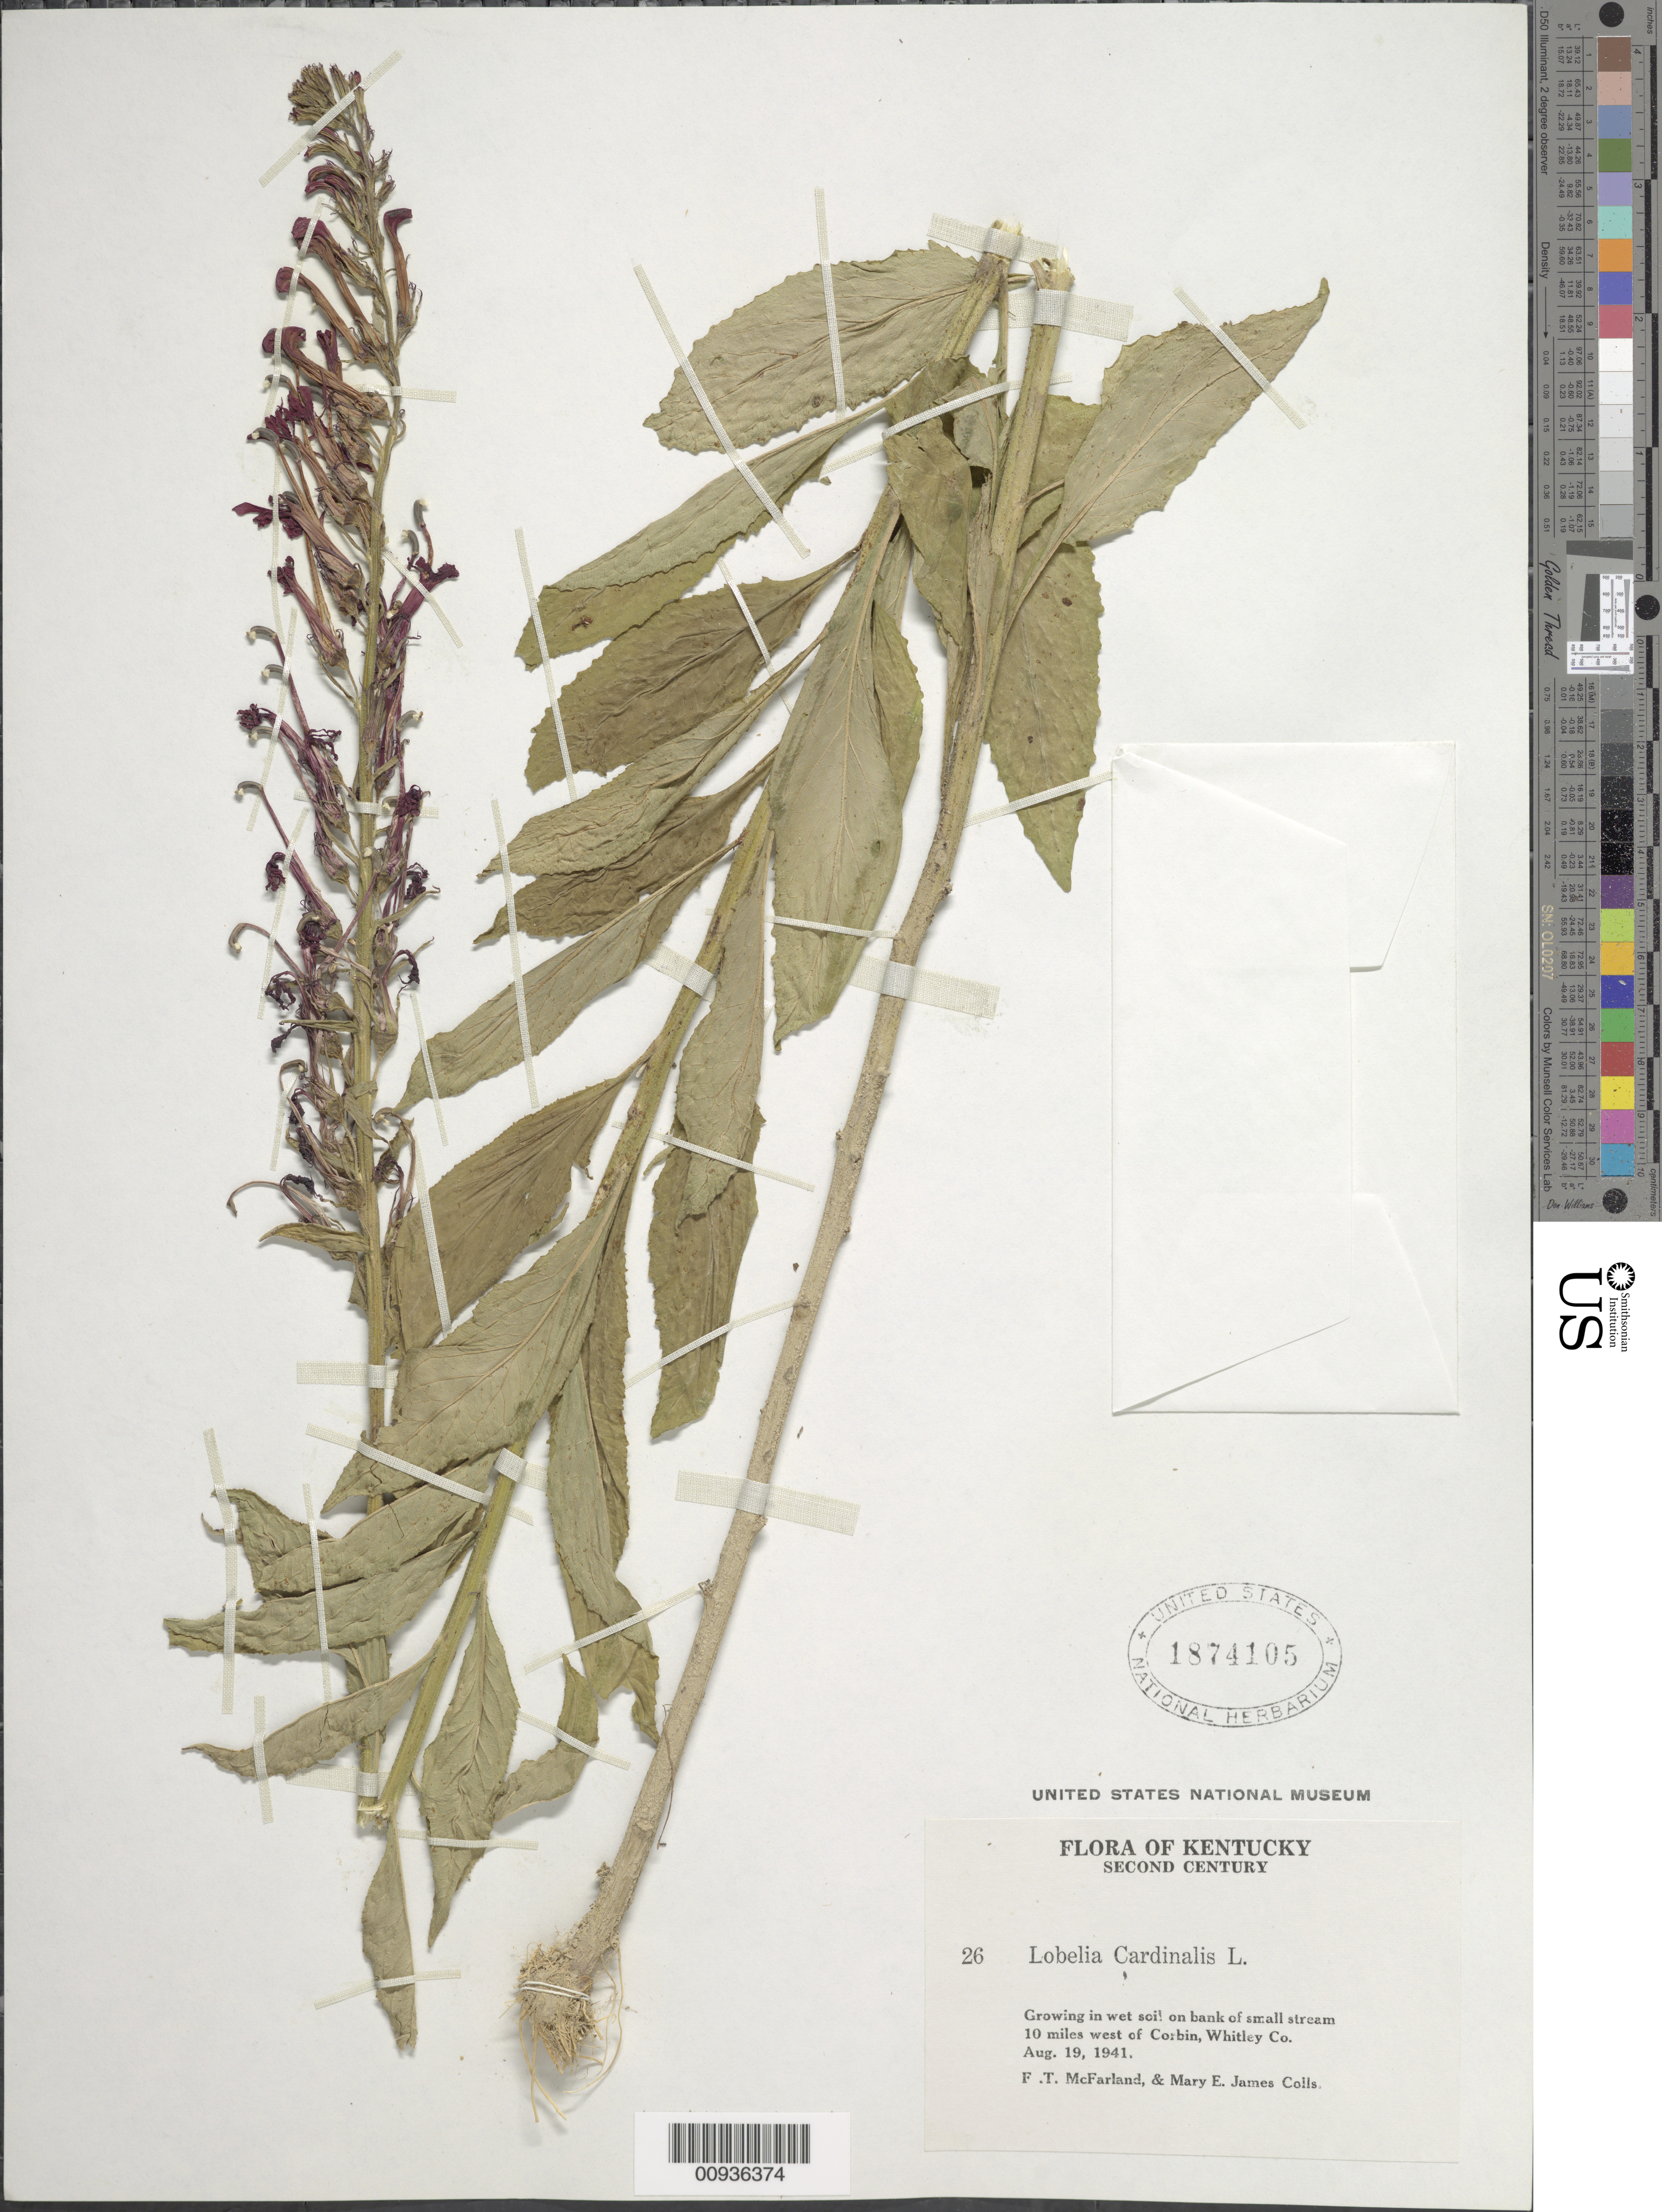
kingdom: Plantae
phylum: Tracheophyta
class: Magnoliopsida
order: Asterales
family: Campanulaceae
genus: Lobelia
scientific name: Lobelia cardinalis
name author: L.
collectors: F. McFarland & M. James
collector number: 26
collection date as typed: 19 Aug 1941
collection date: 1941-08-19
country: United States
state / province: Kentucky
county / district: Whitley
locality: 10 miles west of Corbin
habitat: growing in wet soil on bank of small stream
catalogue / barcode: US 1874105